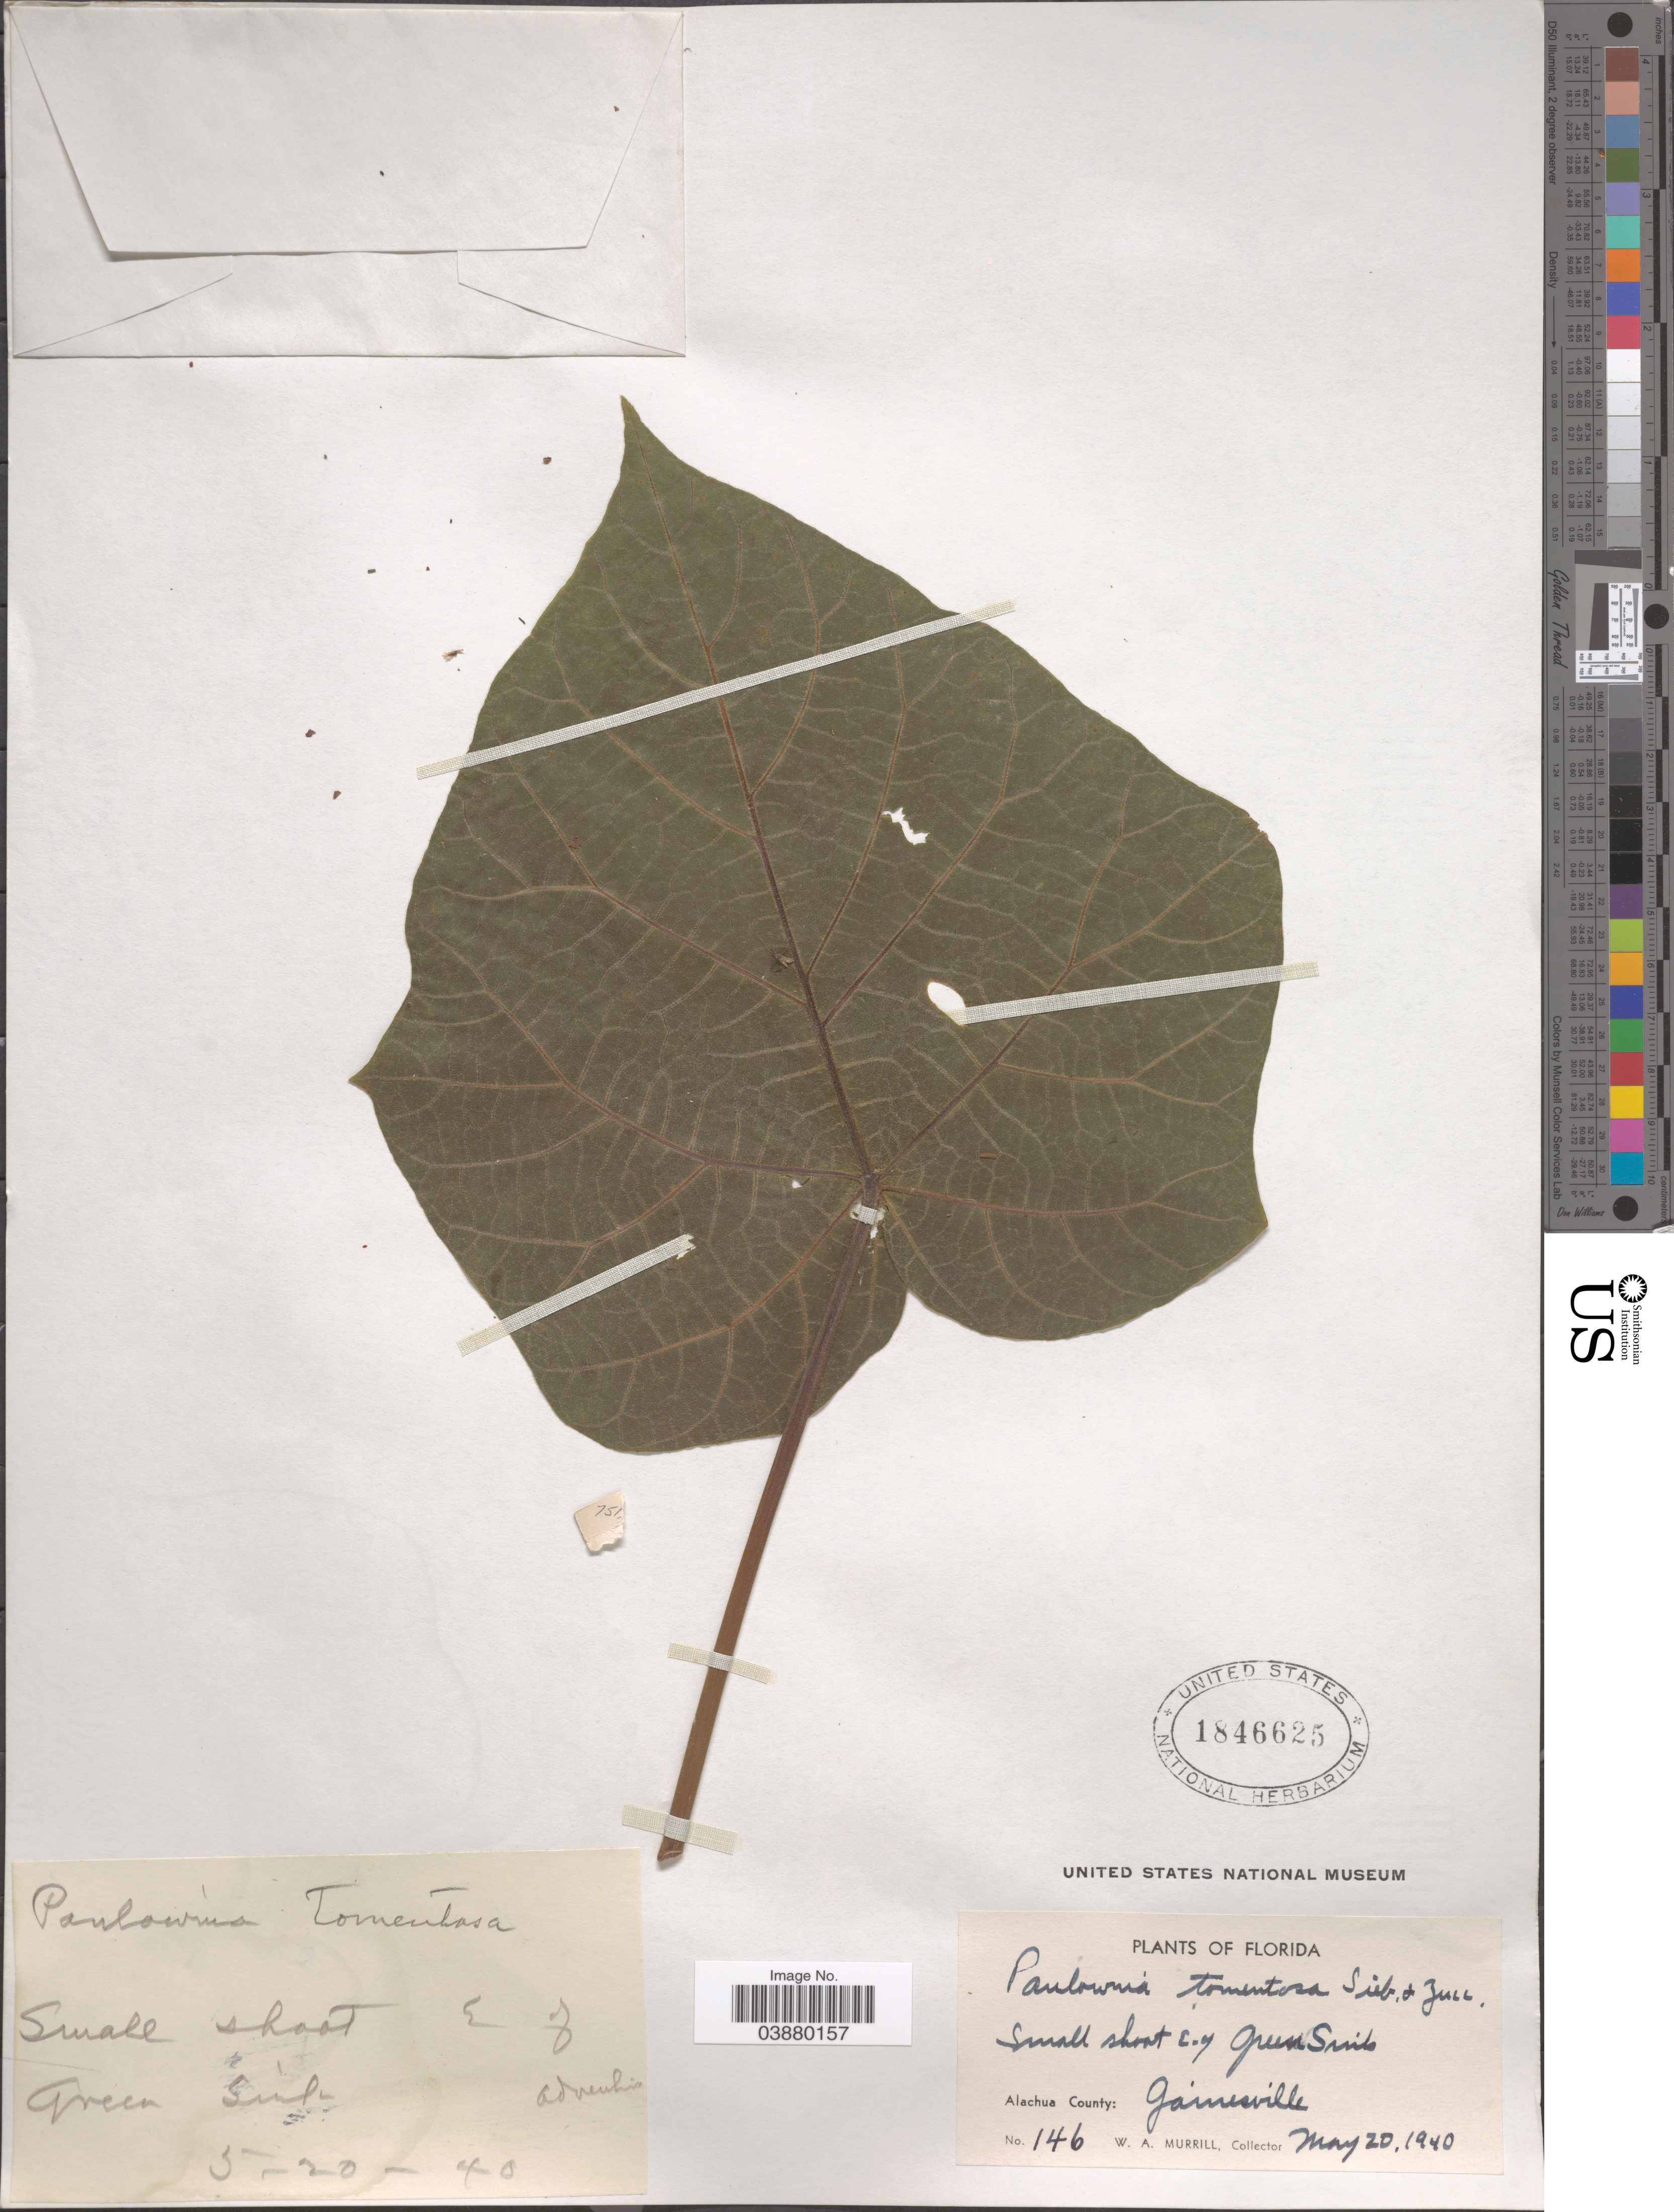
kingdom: Plantae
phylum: Tracheophyta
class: Magnoliopsida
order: Lamiales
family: Paulowniaceae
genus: Paulownia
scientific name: Paulownia tomentosa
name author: (Thunb.) Siebold & Zucc. ex Steud.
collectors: W. A. Murrill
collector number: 146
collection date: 1940-05-20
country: United States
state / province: Florida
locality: Small shoot E. of Green Sink. Alachua County: Gainesville.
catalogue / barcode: US 1846625